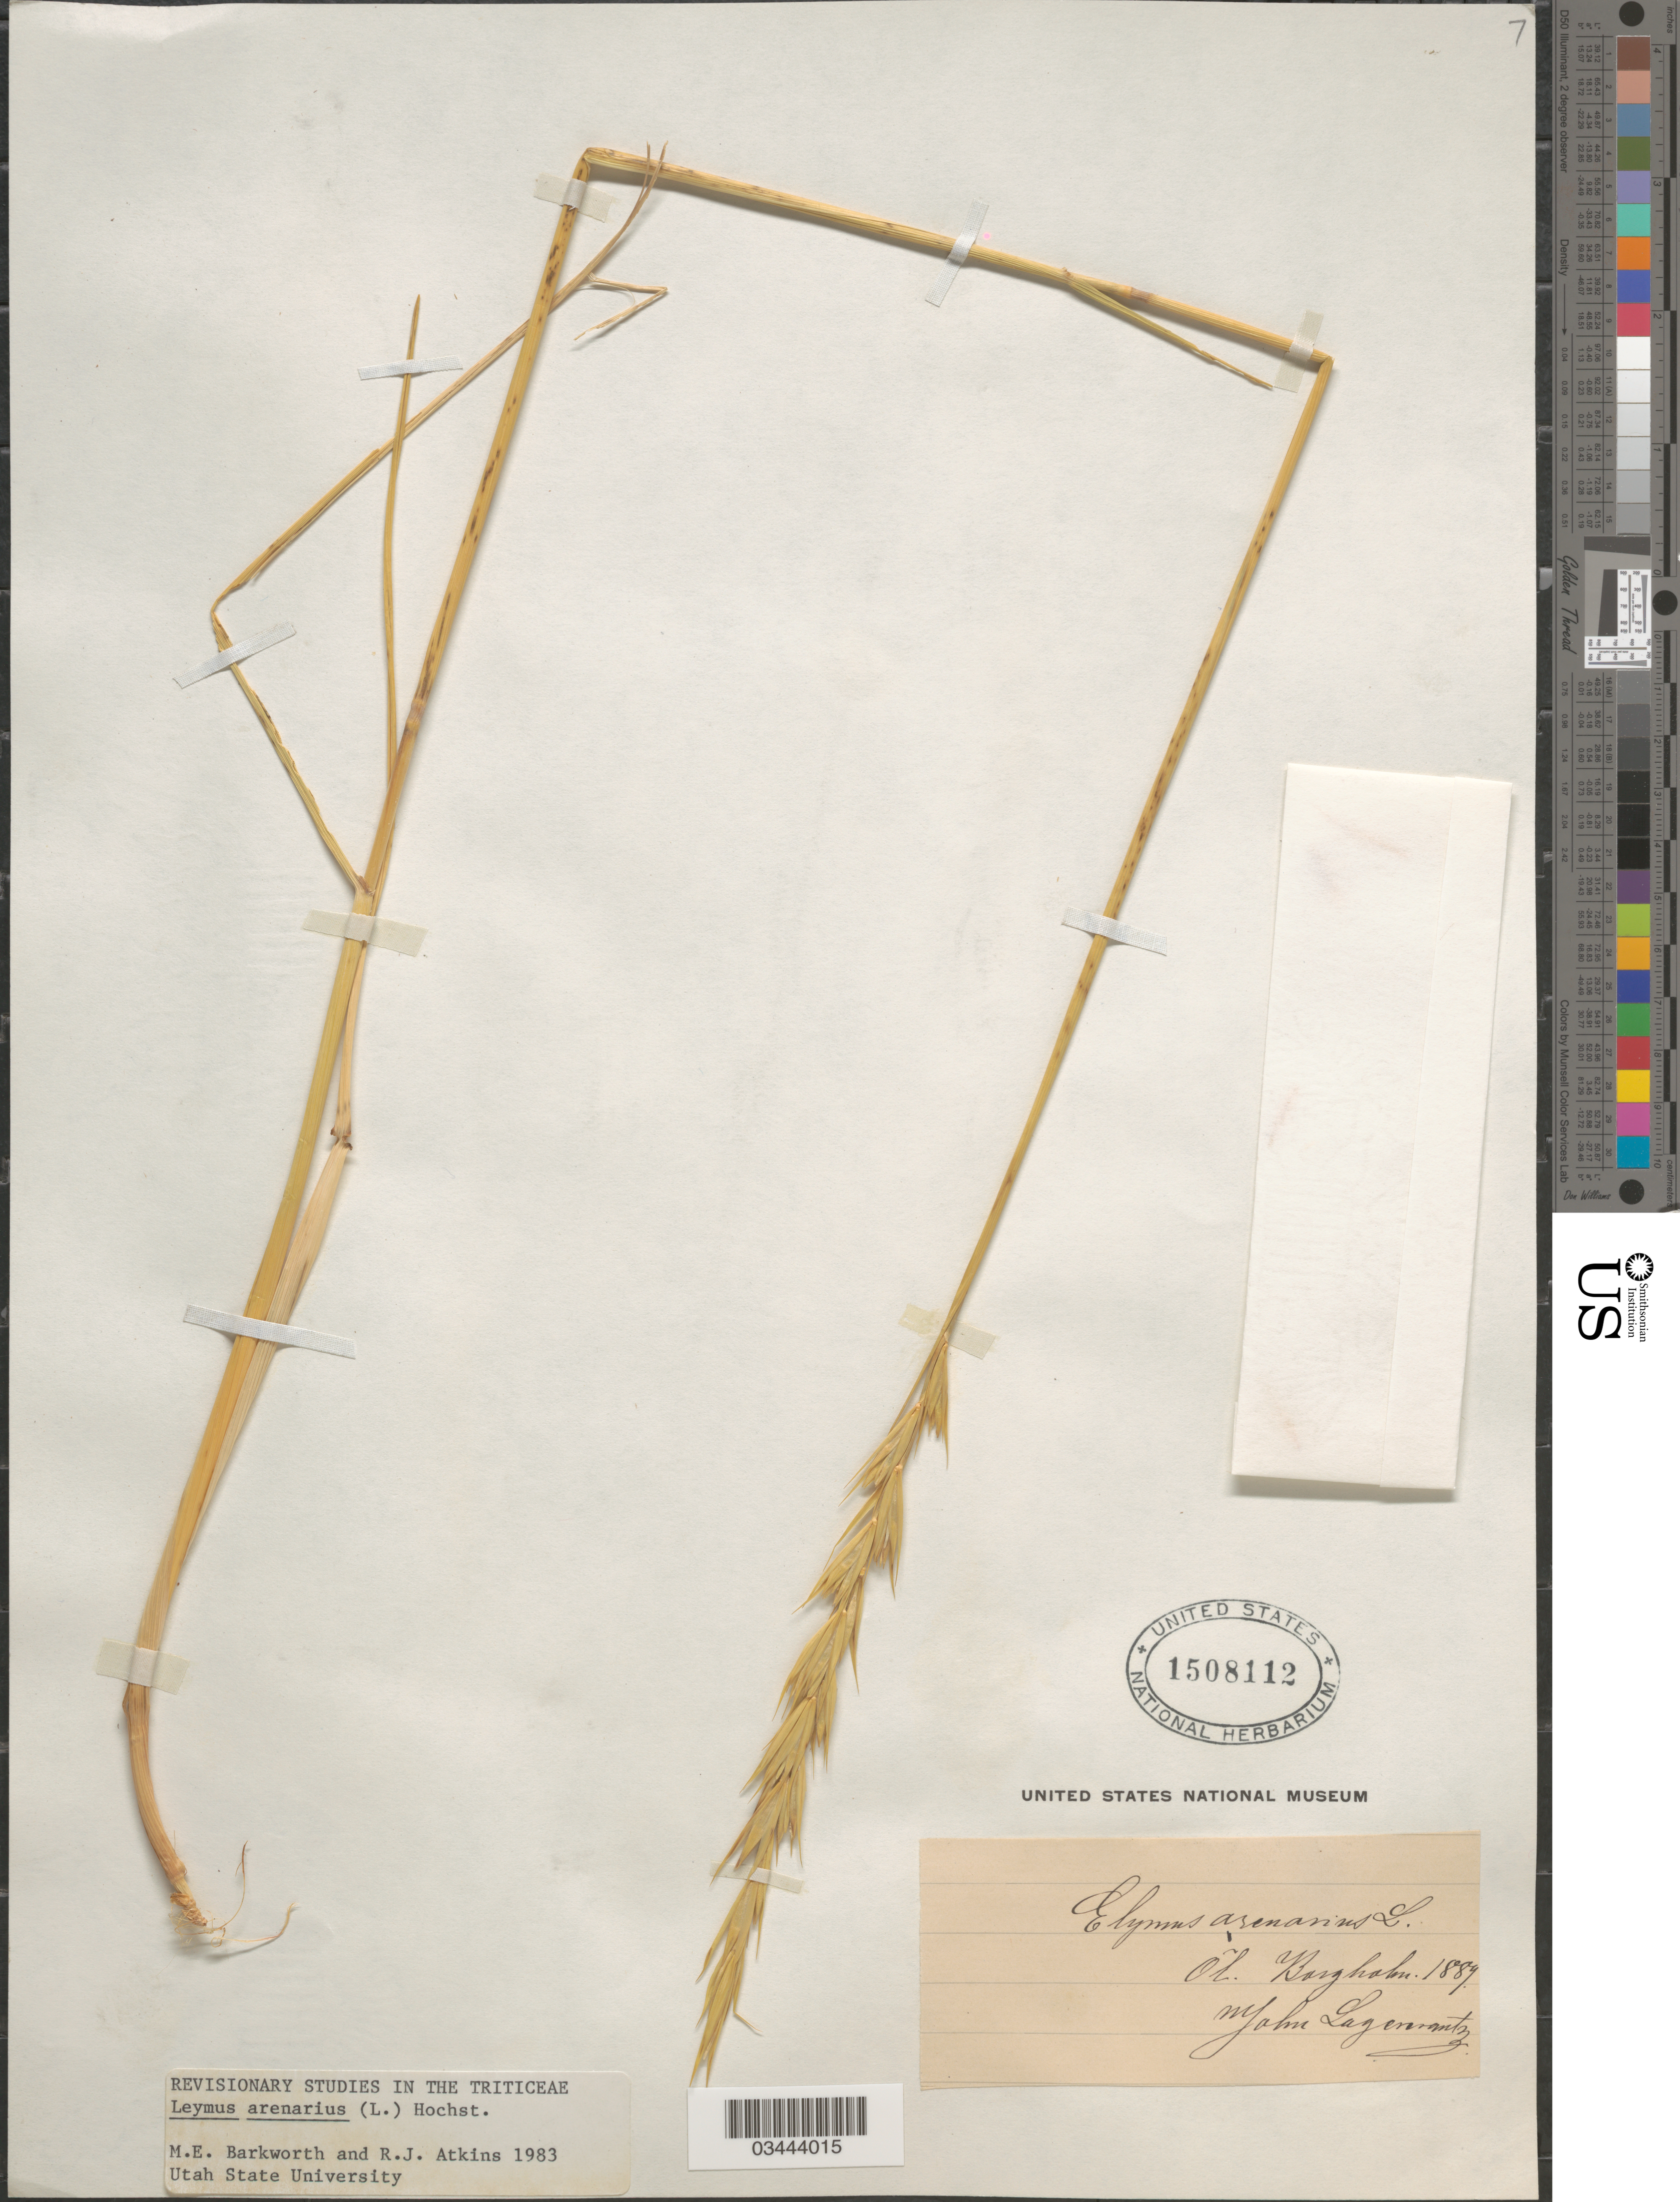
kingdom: Plantae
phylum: Tracheophyta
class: Liliopsida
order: Poales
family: Poaceae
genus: Leymus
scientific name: Leymus arenarius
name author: (L.) Hochst.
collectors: J. Lagercrantz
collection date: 1887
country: Sweden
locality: Õl. Borgholm.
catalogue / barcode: US 1508112